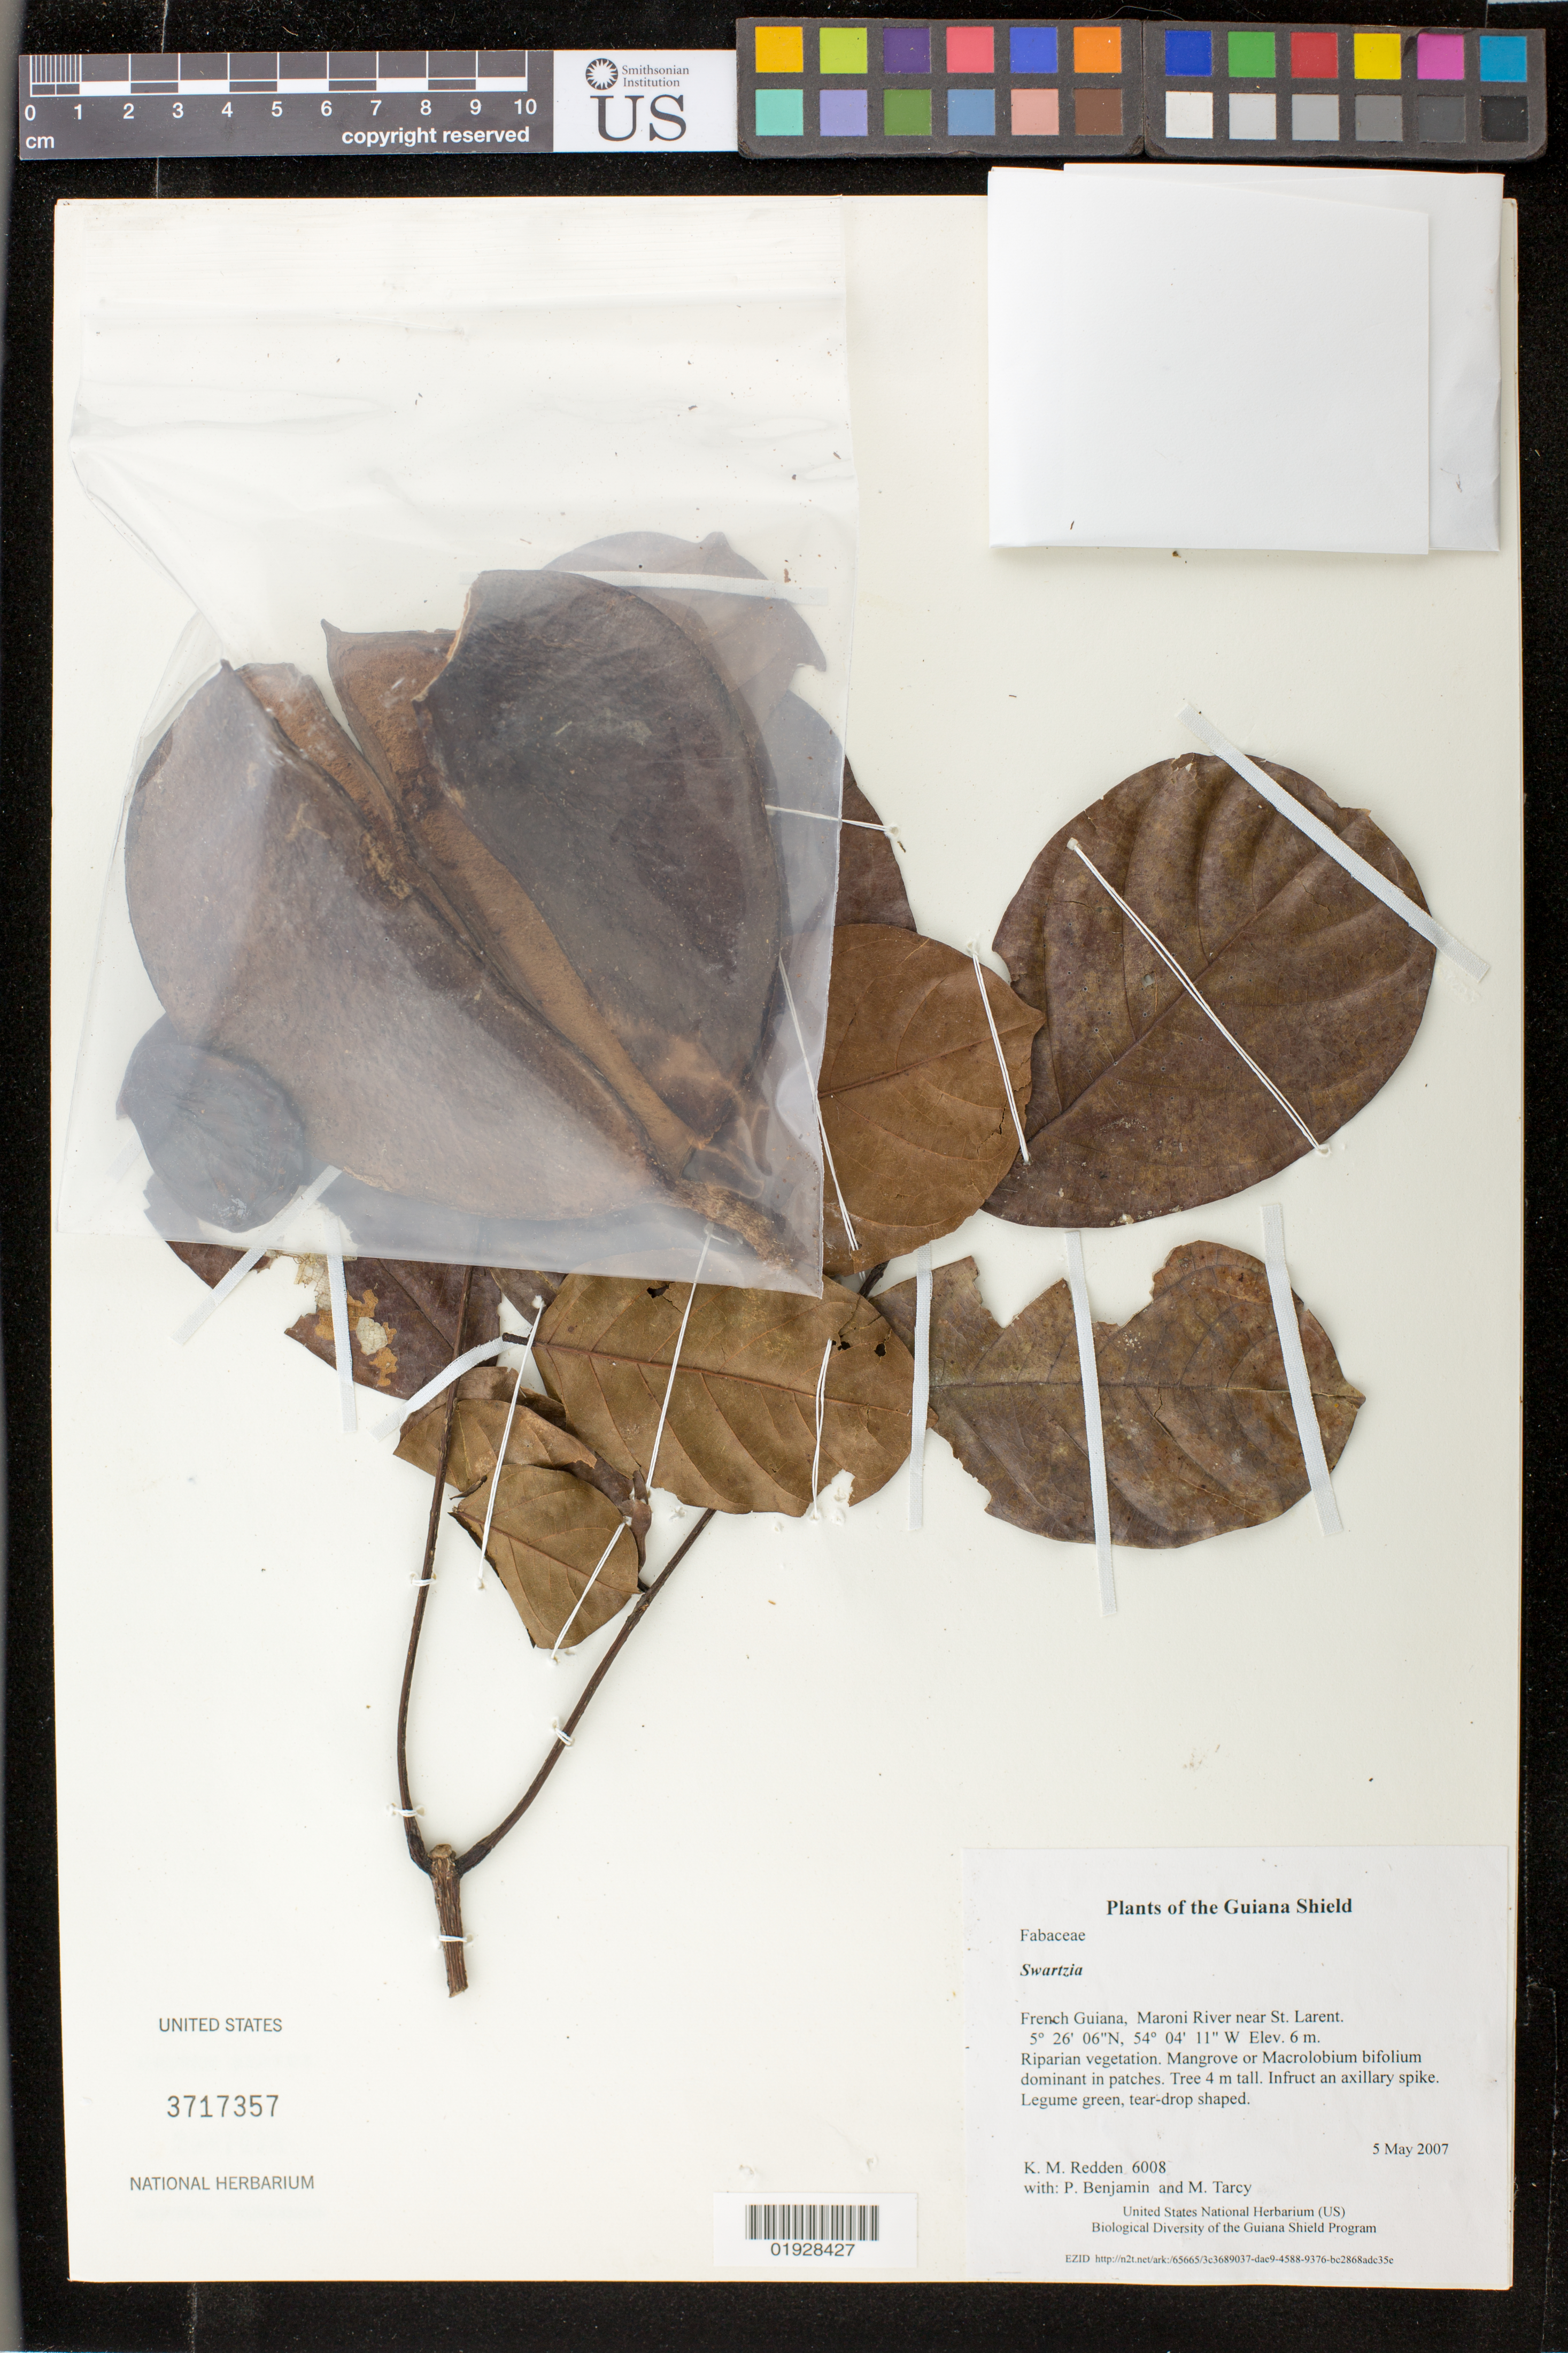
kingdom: Plantae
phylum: Tracheophyta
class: Magnoliopsida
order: Fabales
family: Fabaceae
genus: Swartzia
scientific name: Swartzia sp.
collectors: K. M. Redden, P. Benjamin & M. Tarcy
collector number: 6008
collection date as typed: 5 May 2007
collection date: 2007-05-05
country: French Guiana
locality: Maroni River near St. Larent.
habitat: Riparian vegetation. Mangrove or Macrolobium bifolium dominant in patches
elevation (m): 6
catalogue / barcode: US 3717357